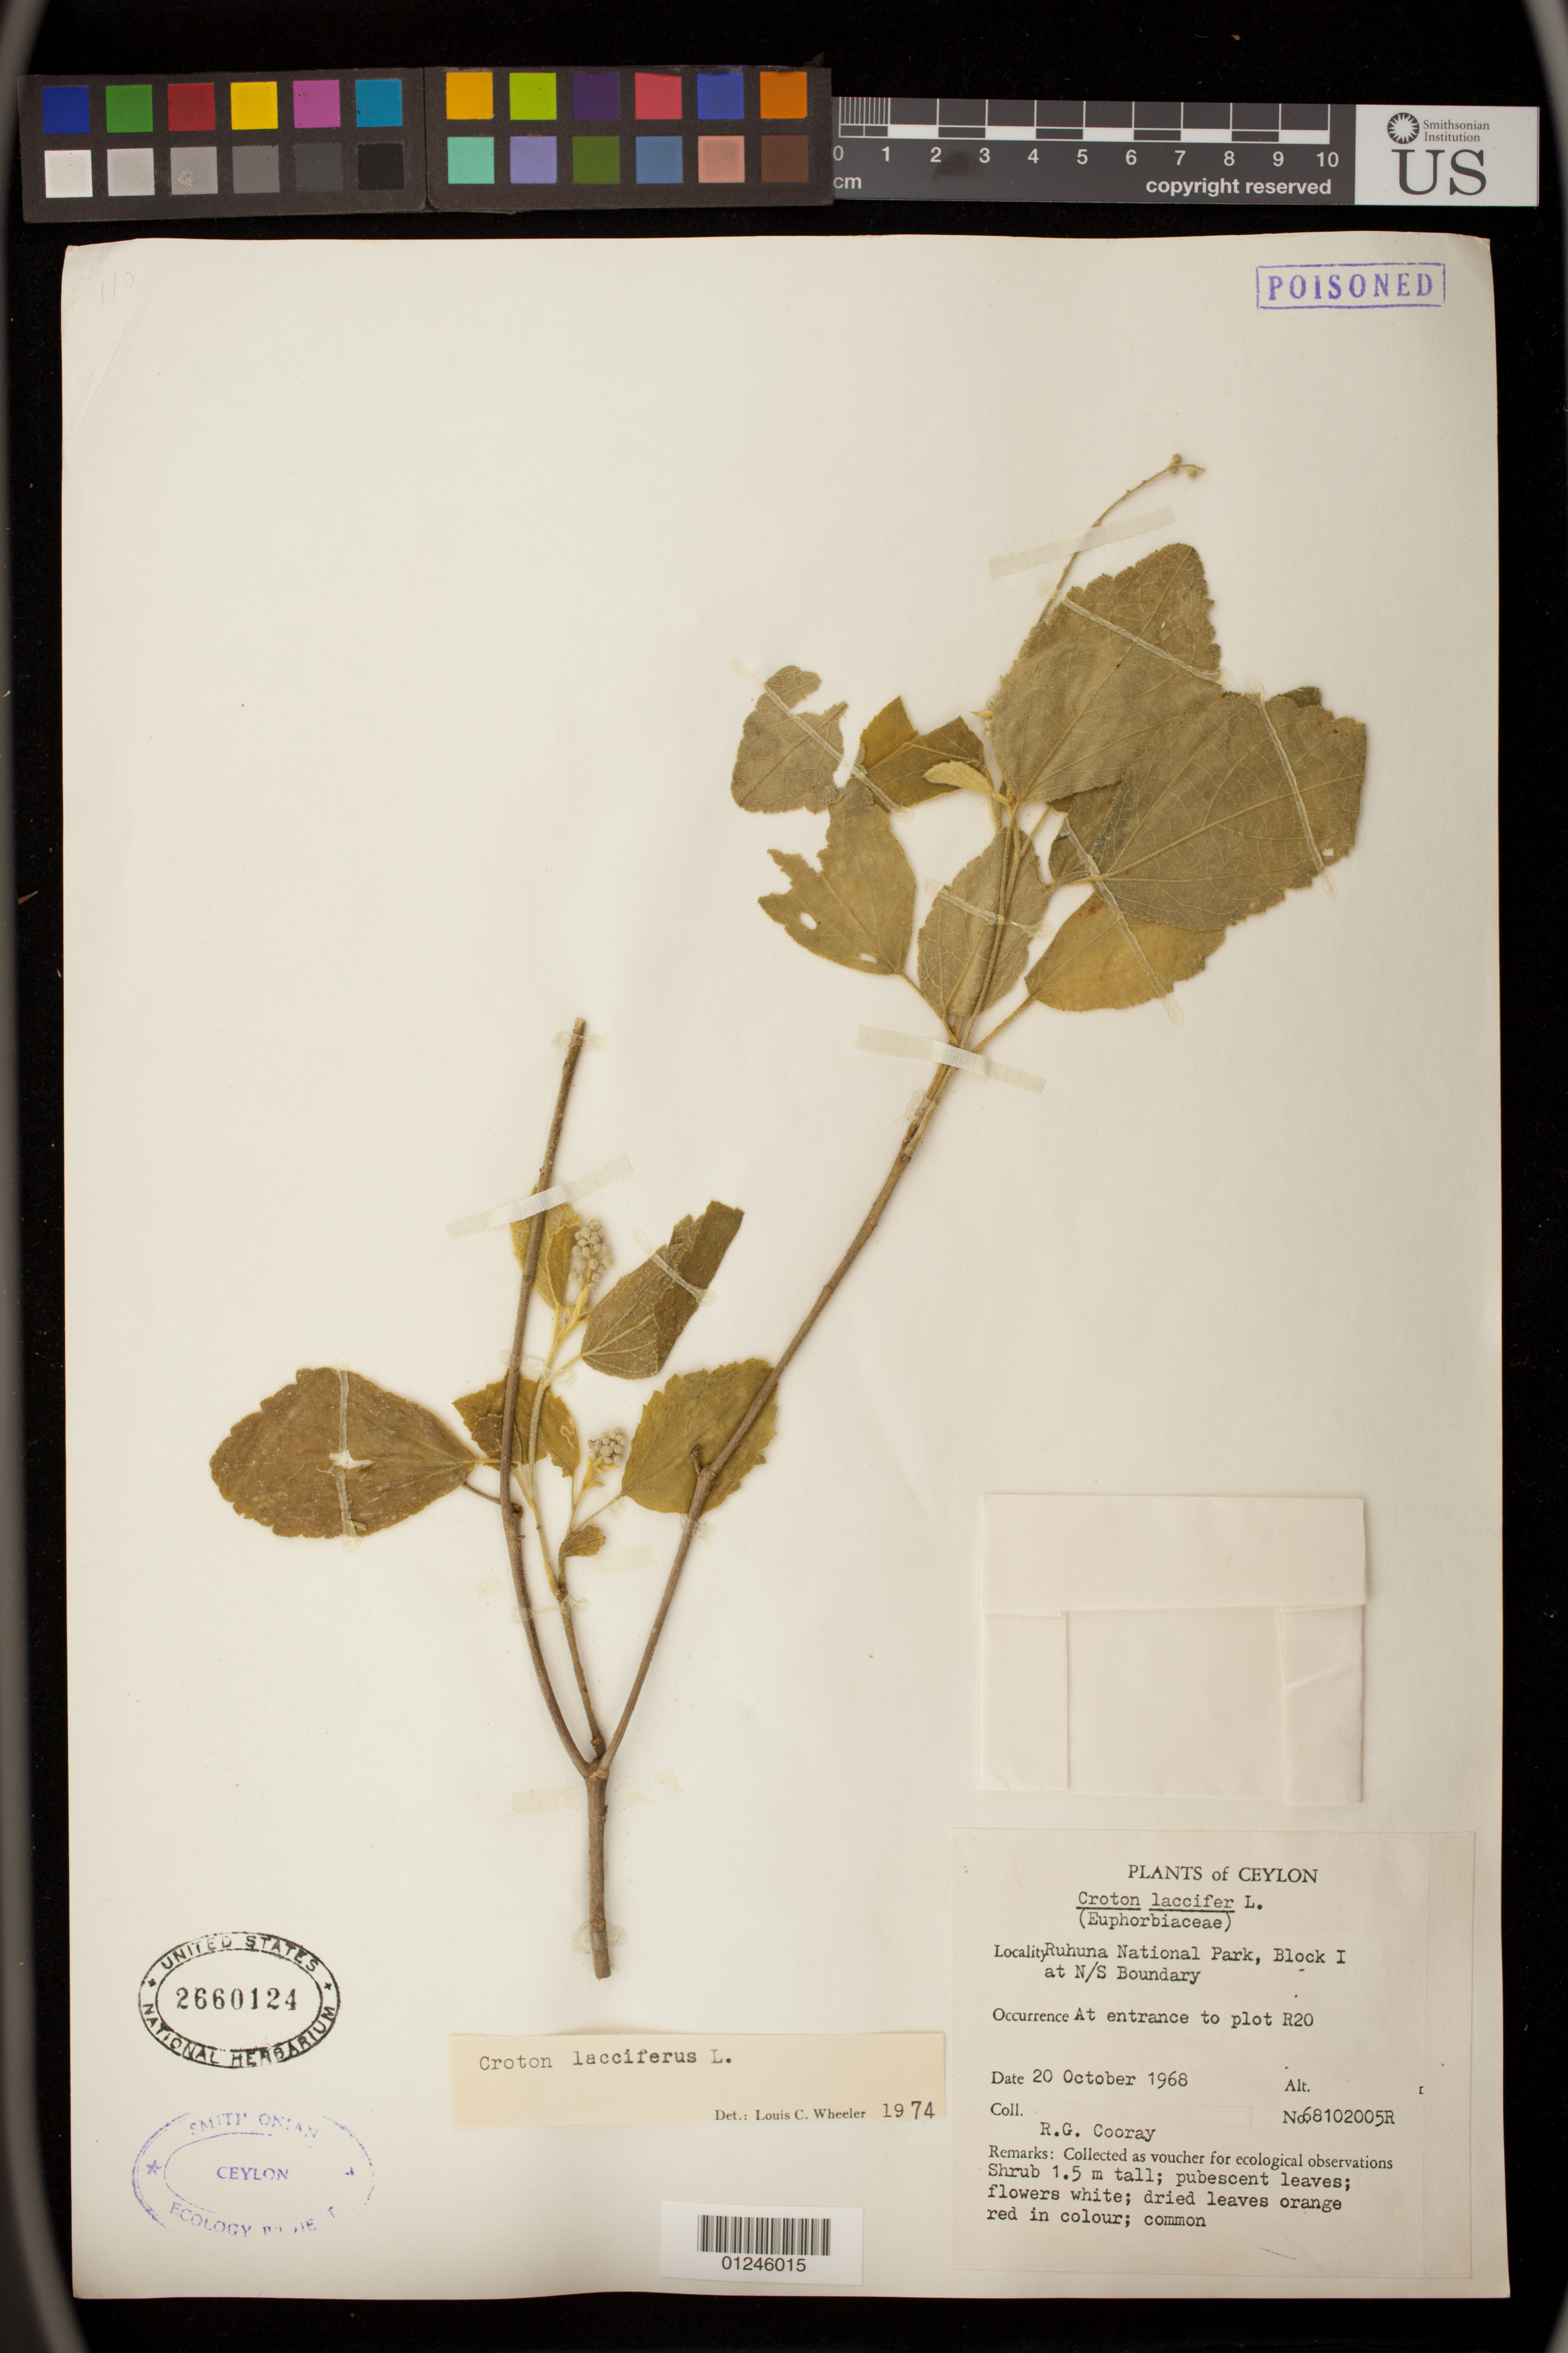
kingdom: Plantae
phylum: Tracheophyta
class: Magnoliopsida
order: Malpighiales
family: Euphorbiaceae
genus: Croton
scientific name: Croton lacciferus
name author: Blanco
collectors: R. Cooray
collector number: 68102005R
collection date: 1968-10-20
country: Sri Lanka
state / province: Southern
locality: Ruhuna National Park, Block I at N/S Boundary.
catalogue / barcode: US 2660124